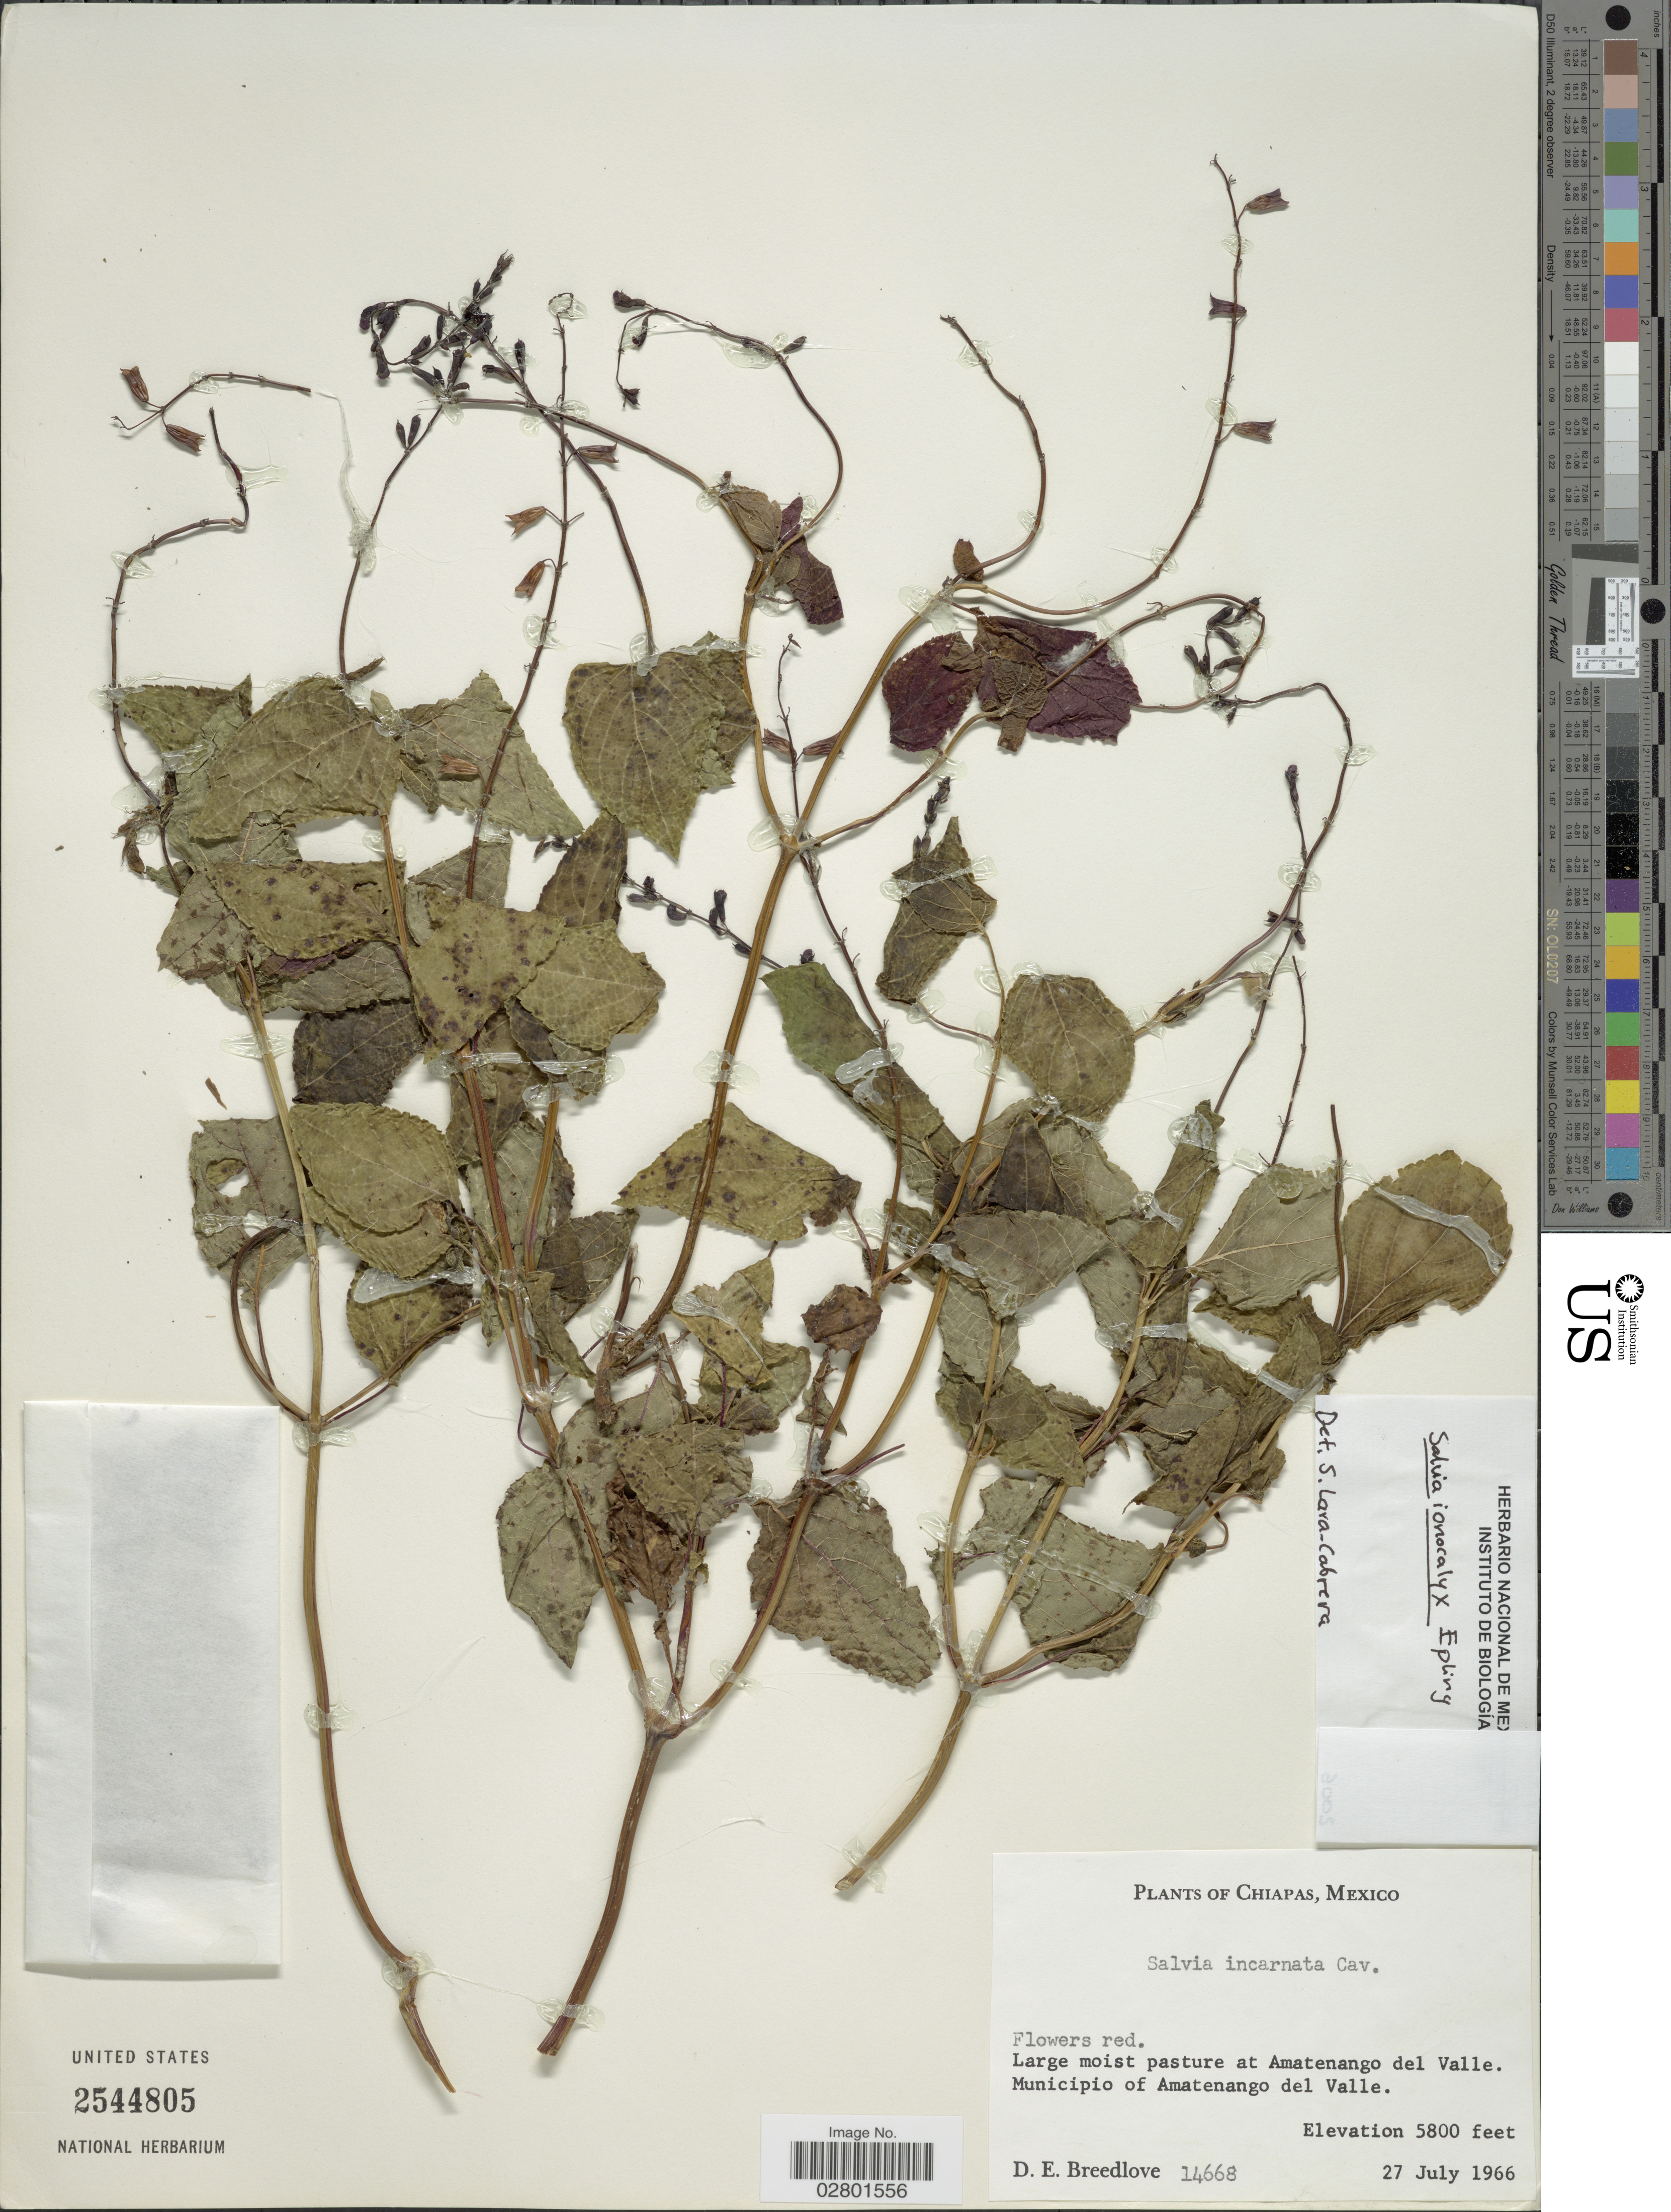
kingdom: Plantae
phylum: Tracheophyta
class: Magnoliopsida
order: Lamiales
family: Lamiaceae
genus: Salvia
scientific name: Salvia ionocalyx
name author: Epling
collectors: D. E. Breedlove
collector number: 14668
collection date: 1966-07-27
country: Mexico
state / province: Chiapas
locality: Large moist pasture at Amatenango del Valle, Municipio of Amatenango del Valle.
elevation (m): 1768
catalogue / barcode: US 2544805